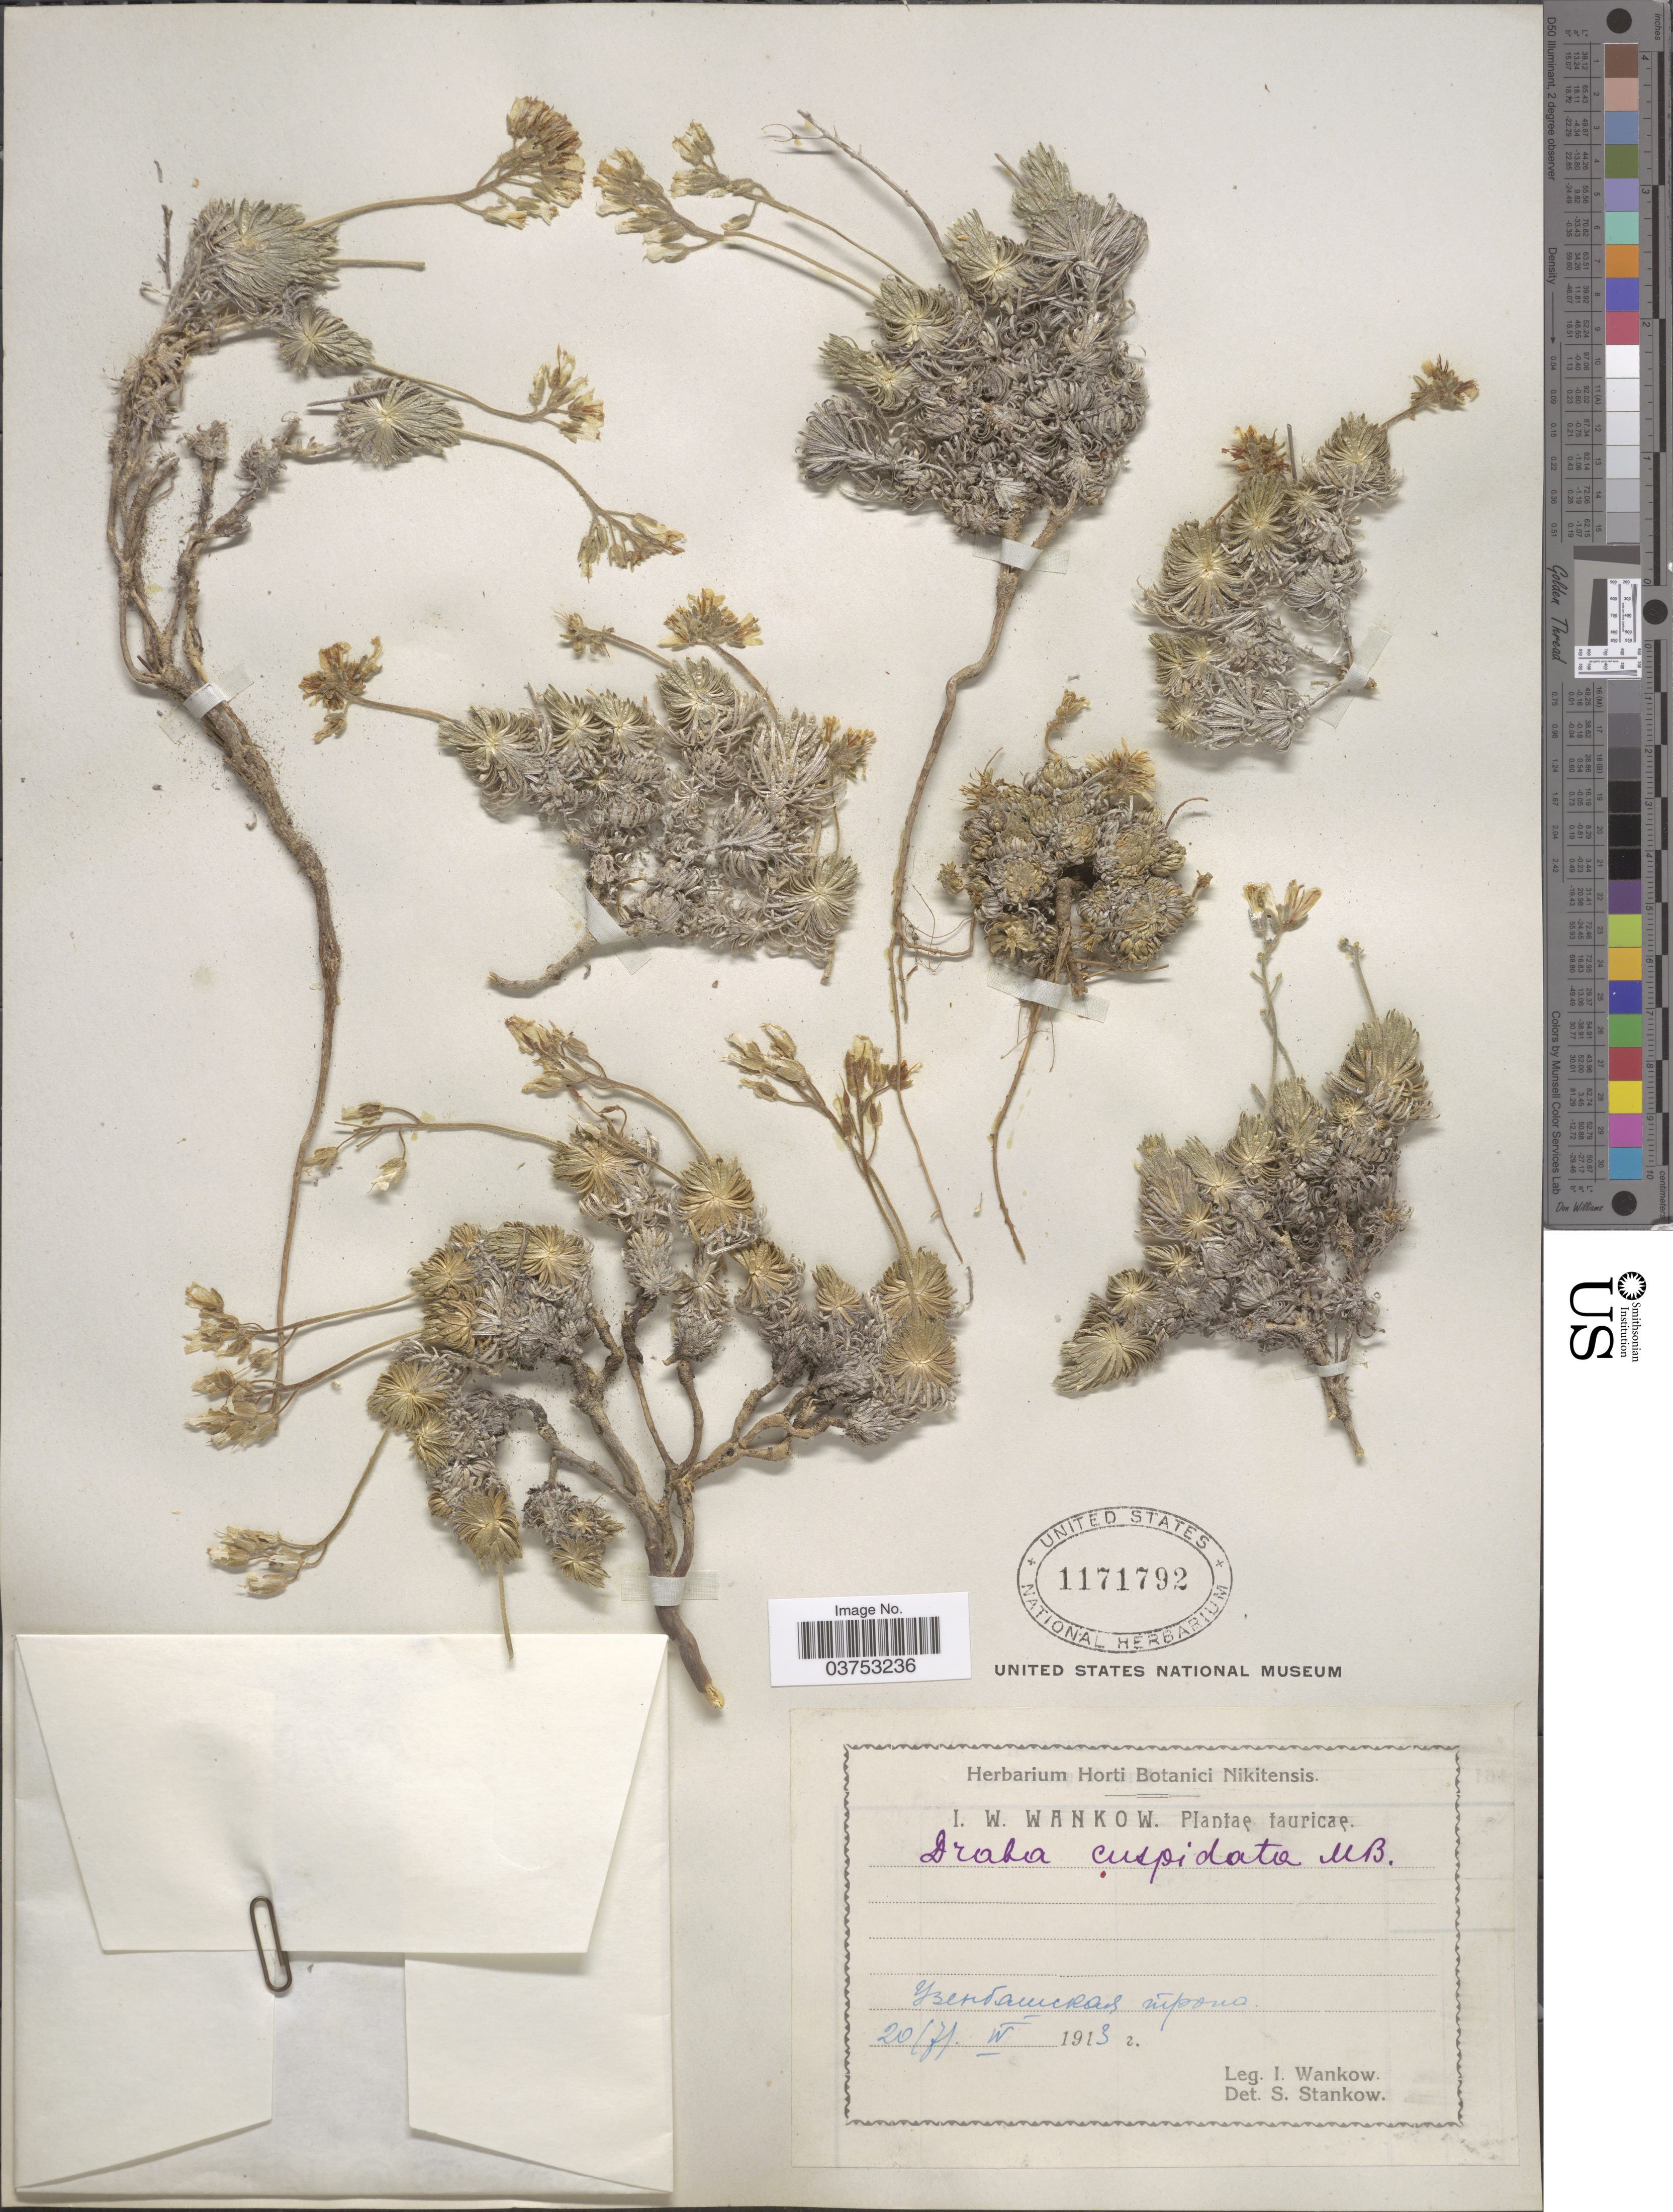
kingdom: Plantae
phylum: Tracheophyta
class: Magnoliopsida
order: Brassicales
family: Brassicaceae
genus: Draba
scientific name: Draba cuspidata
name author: M. Bieb.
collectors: I. Wankow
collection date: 1913-04-20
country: Ukraine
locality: Tauricae. X.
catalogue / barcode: US 1171792